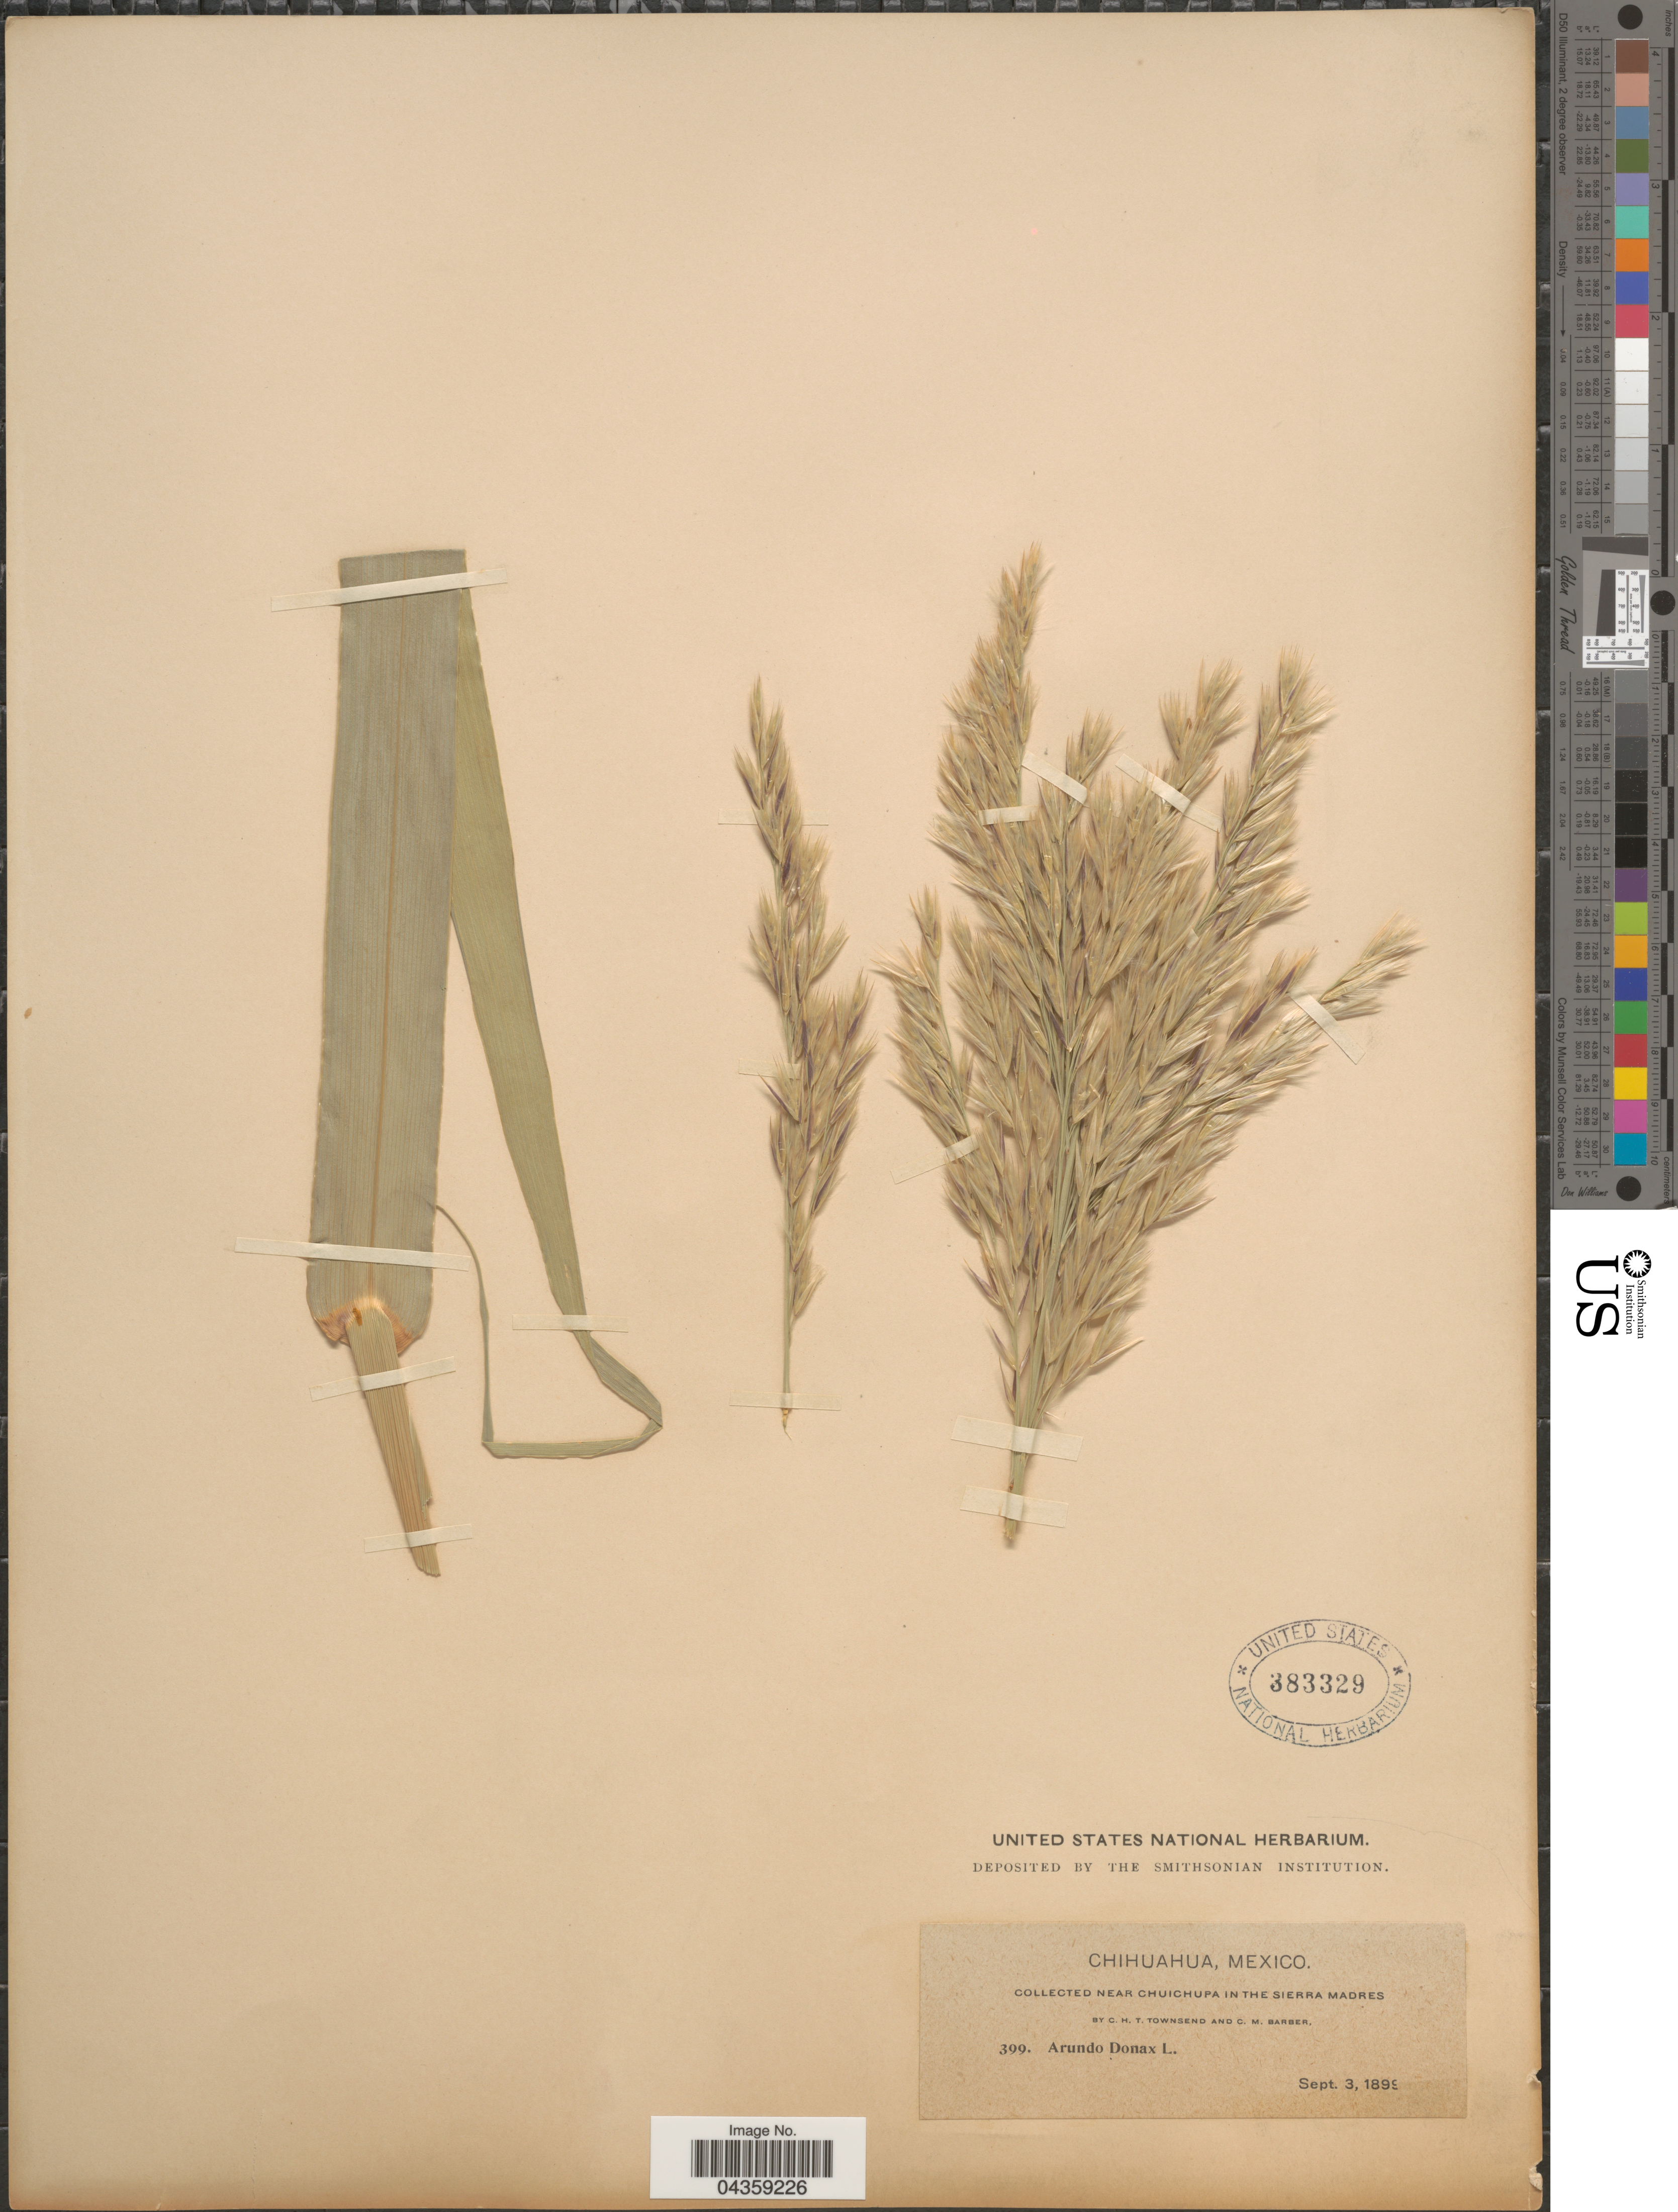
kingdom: Plantae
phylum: Tracheophyta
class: Liliopsida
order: Poales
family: Poaceae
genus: Arundo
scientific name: Arundo donax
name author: L.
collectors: C. H. T. Townsend & C. Barber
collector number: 399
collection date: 1899-09-03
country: Mexico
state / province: Chihuahua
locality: Near Chuichupa in the Sierra Madres.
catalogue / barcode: US 383329